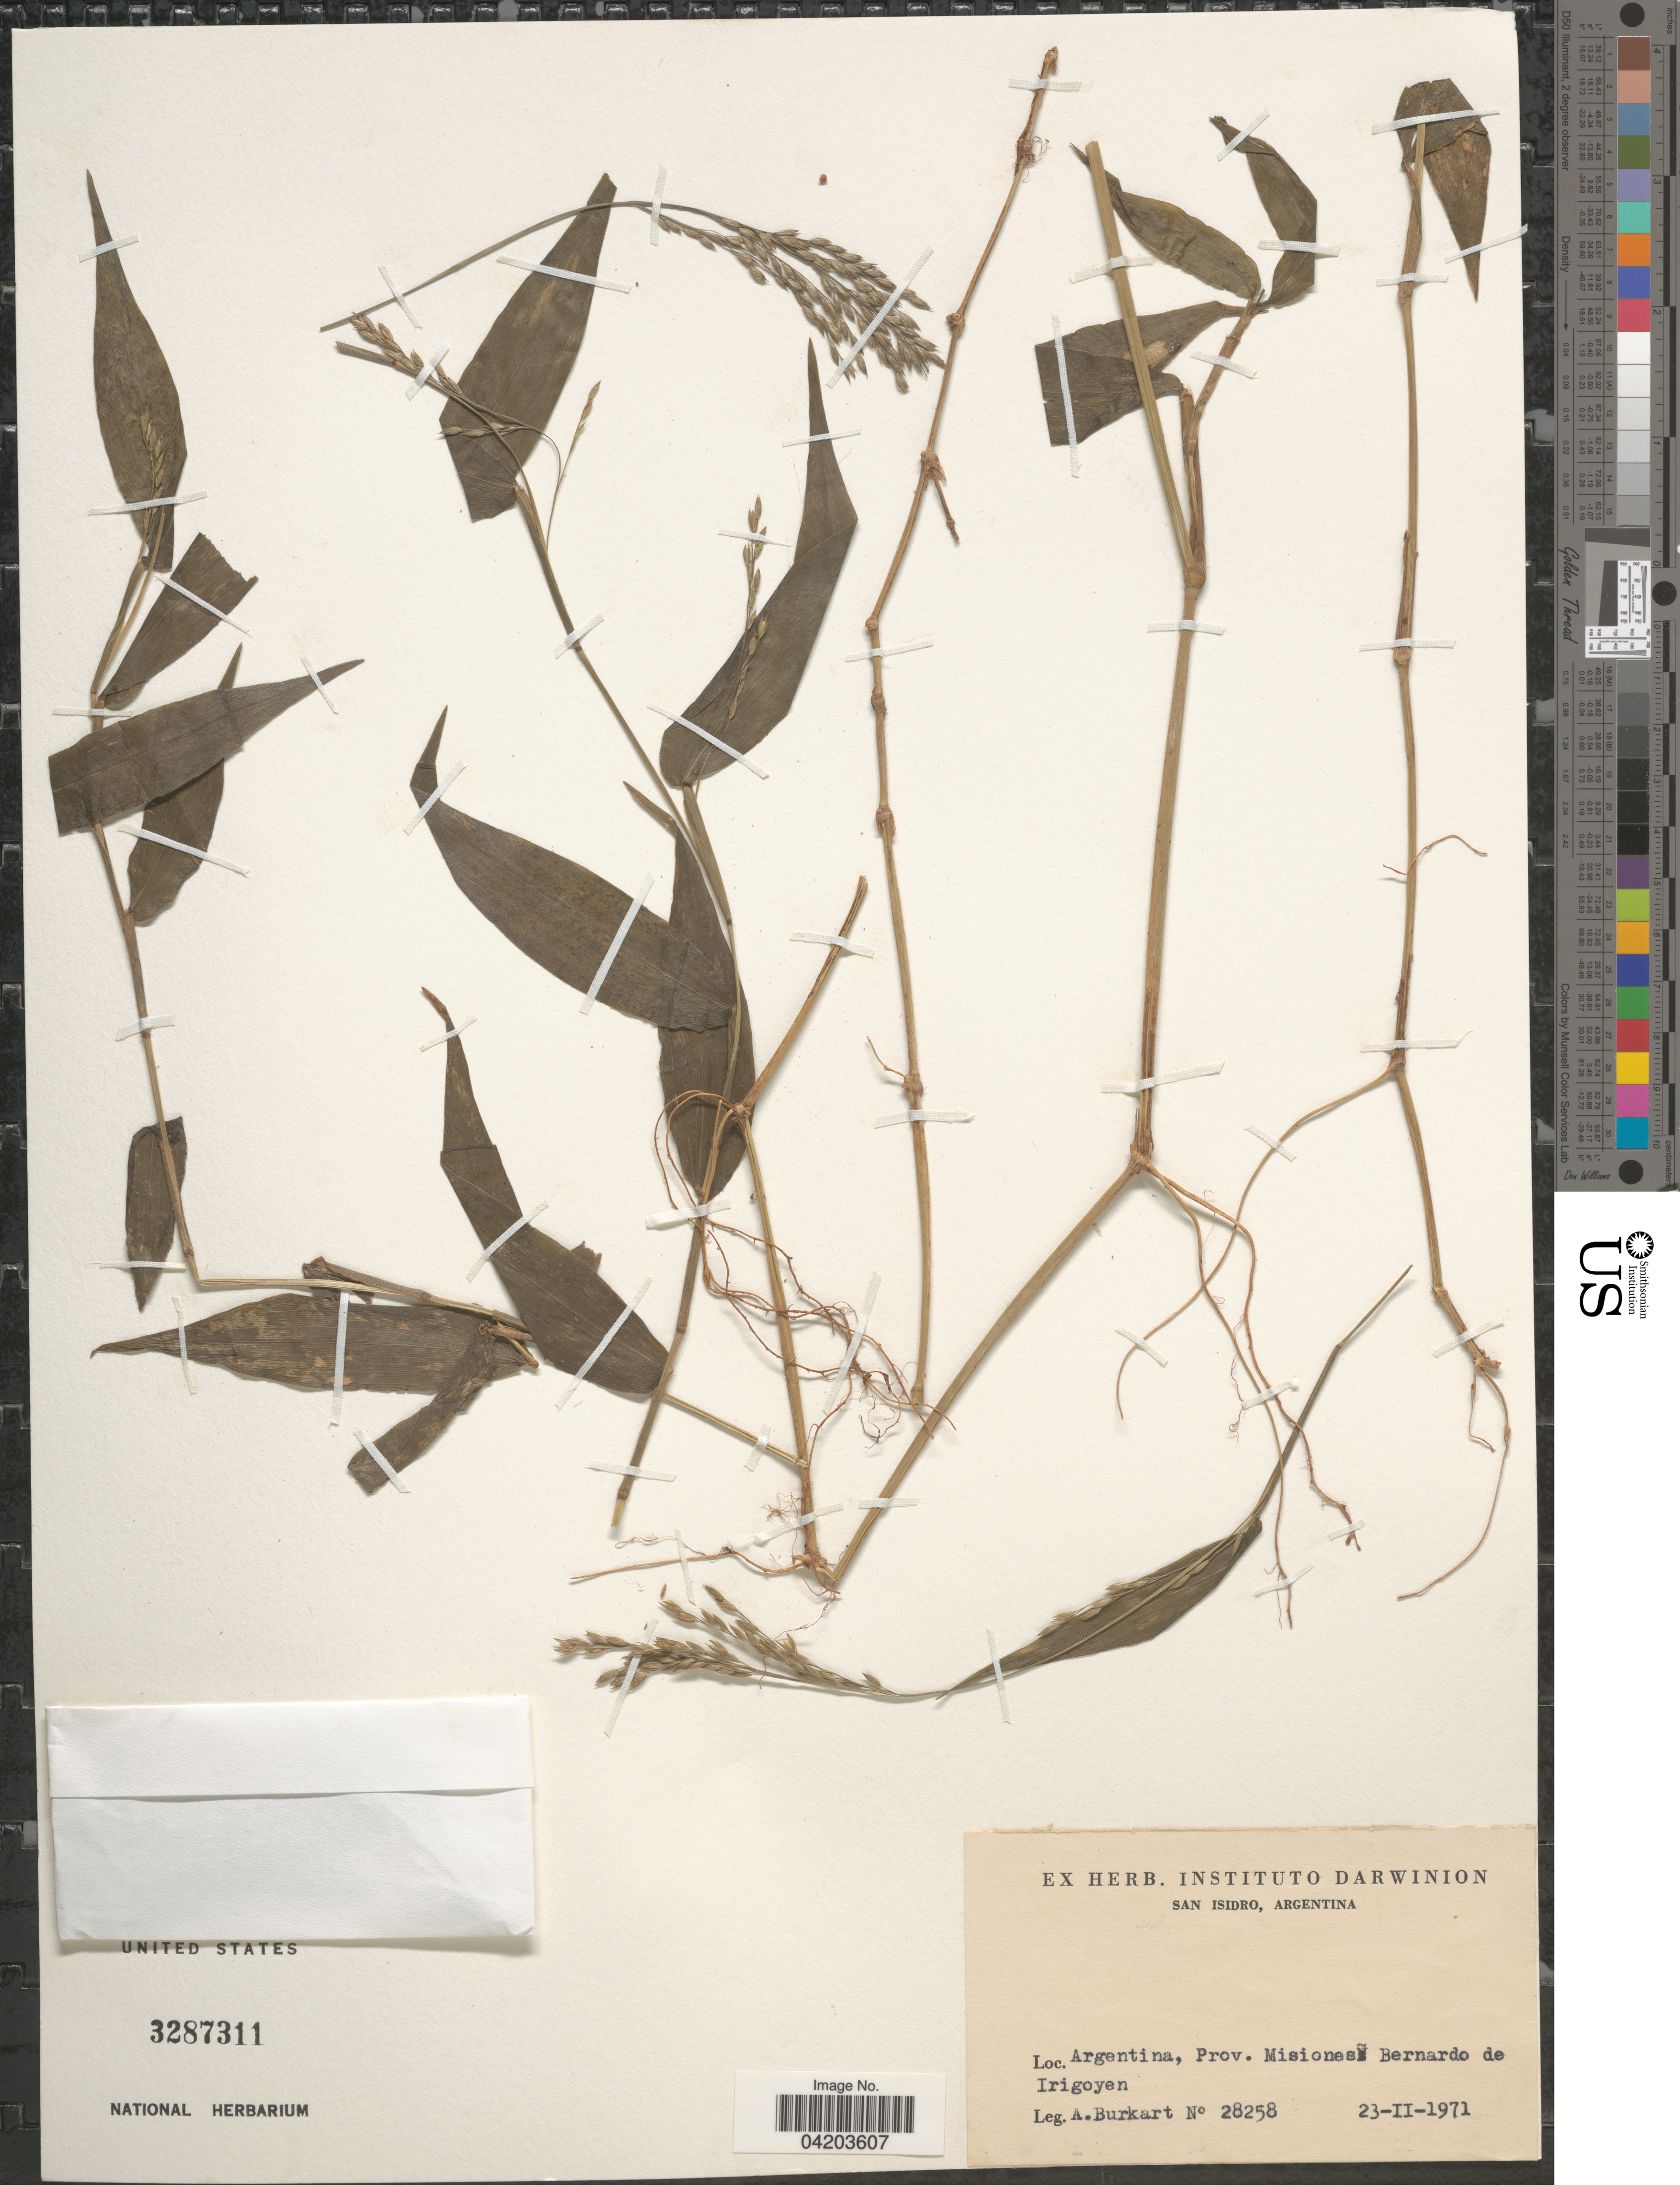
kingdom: Plantae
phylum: Tracheophyta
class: Liliopsida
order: Poales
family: Poaceae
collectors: A. E. Burkart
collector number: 28258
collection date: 1971-02-23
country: Argentina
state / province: Misiones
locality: Bernardo de Irigoyen.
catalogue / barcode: US 3287311